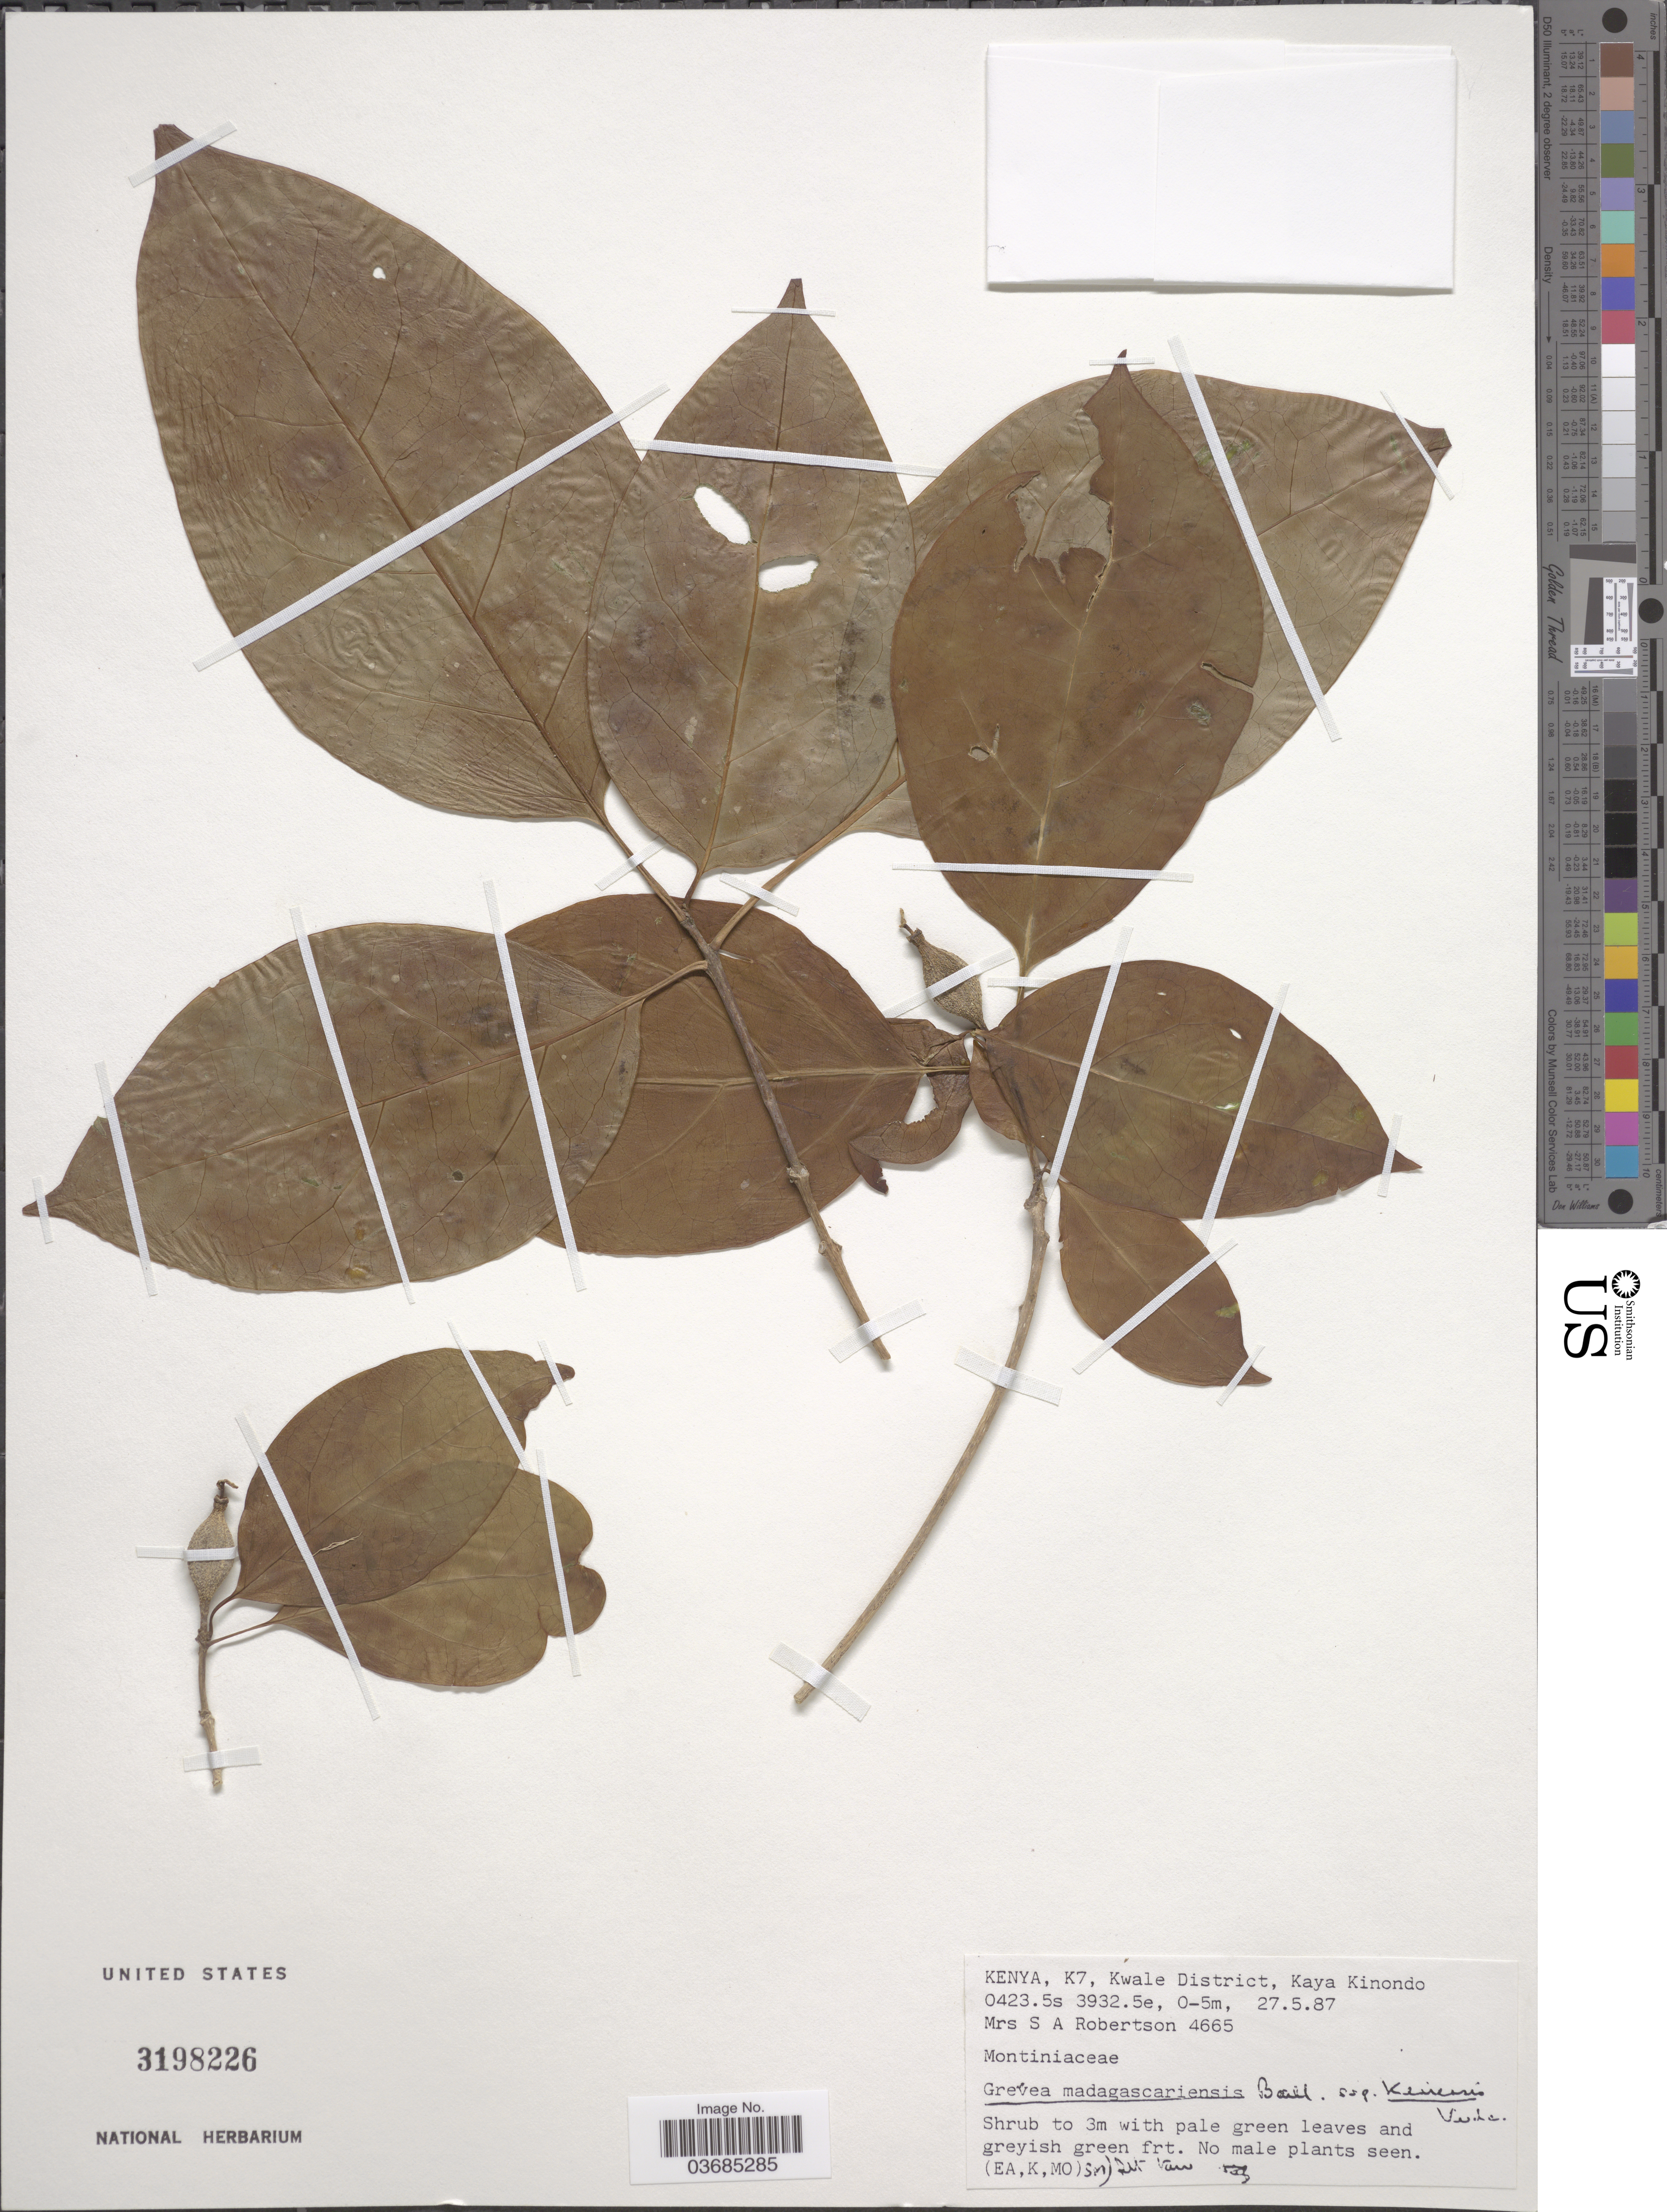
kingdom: Plantae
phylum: Tracheophyta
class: Magnoliopsida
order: Solanales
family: Montiniaceae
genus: Grevea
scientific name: Grevea madagascariensis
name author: Baill.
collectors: S. Robertson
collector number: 4665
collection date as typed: Transcribed d/m/y: 27/5/87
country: Kenya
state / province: Kwale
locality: K7, Kwale District, Kaya Kinondo.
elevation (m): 0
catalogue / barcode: US 3198226